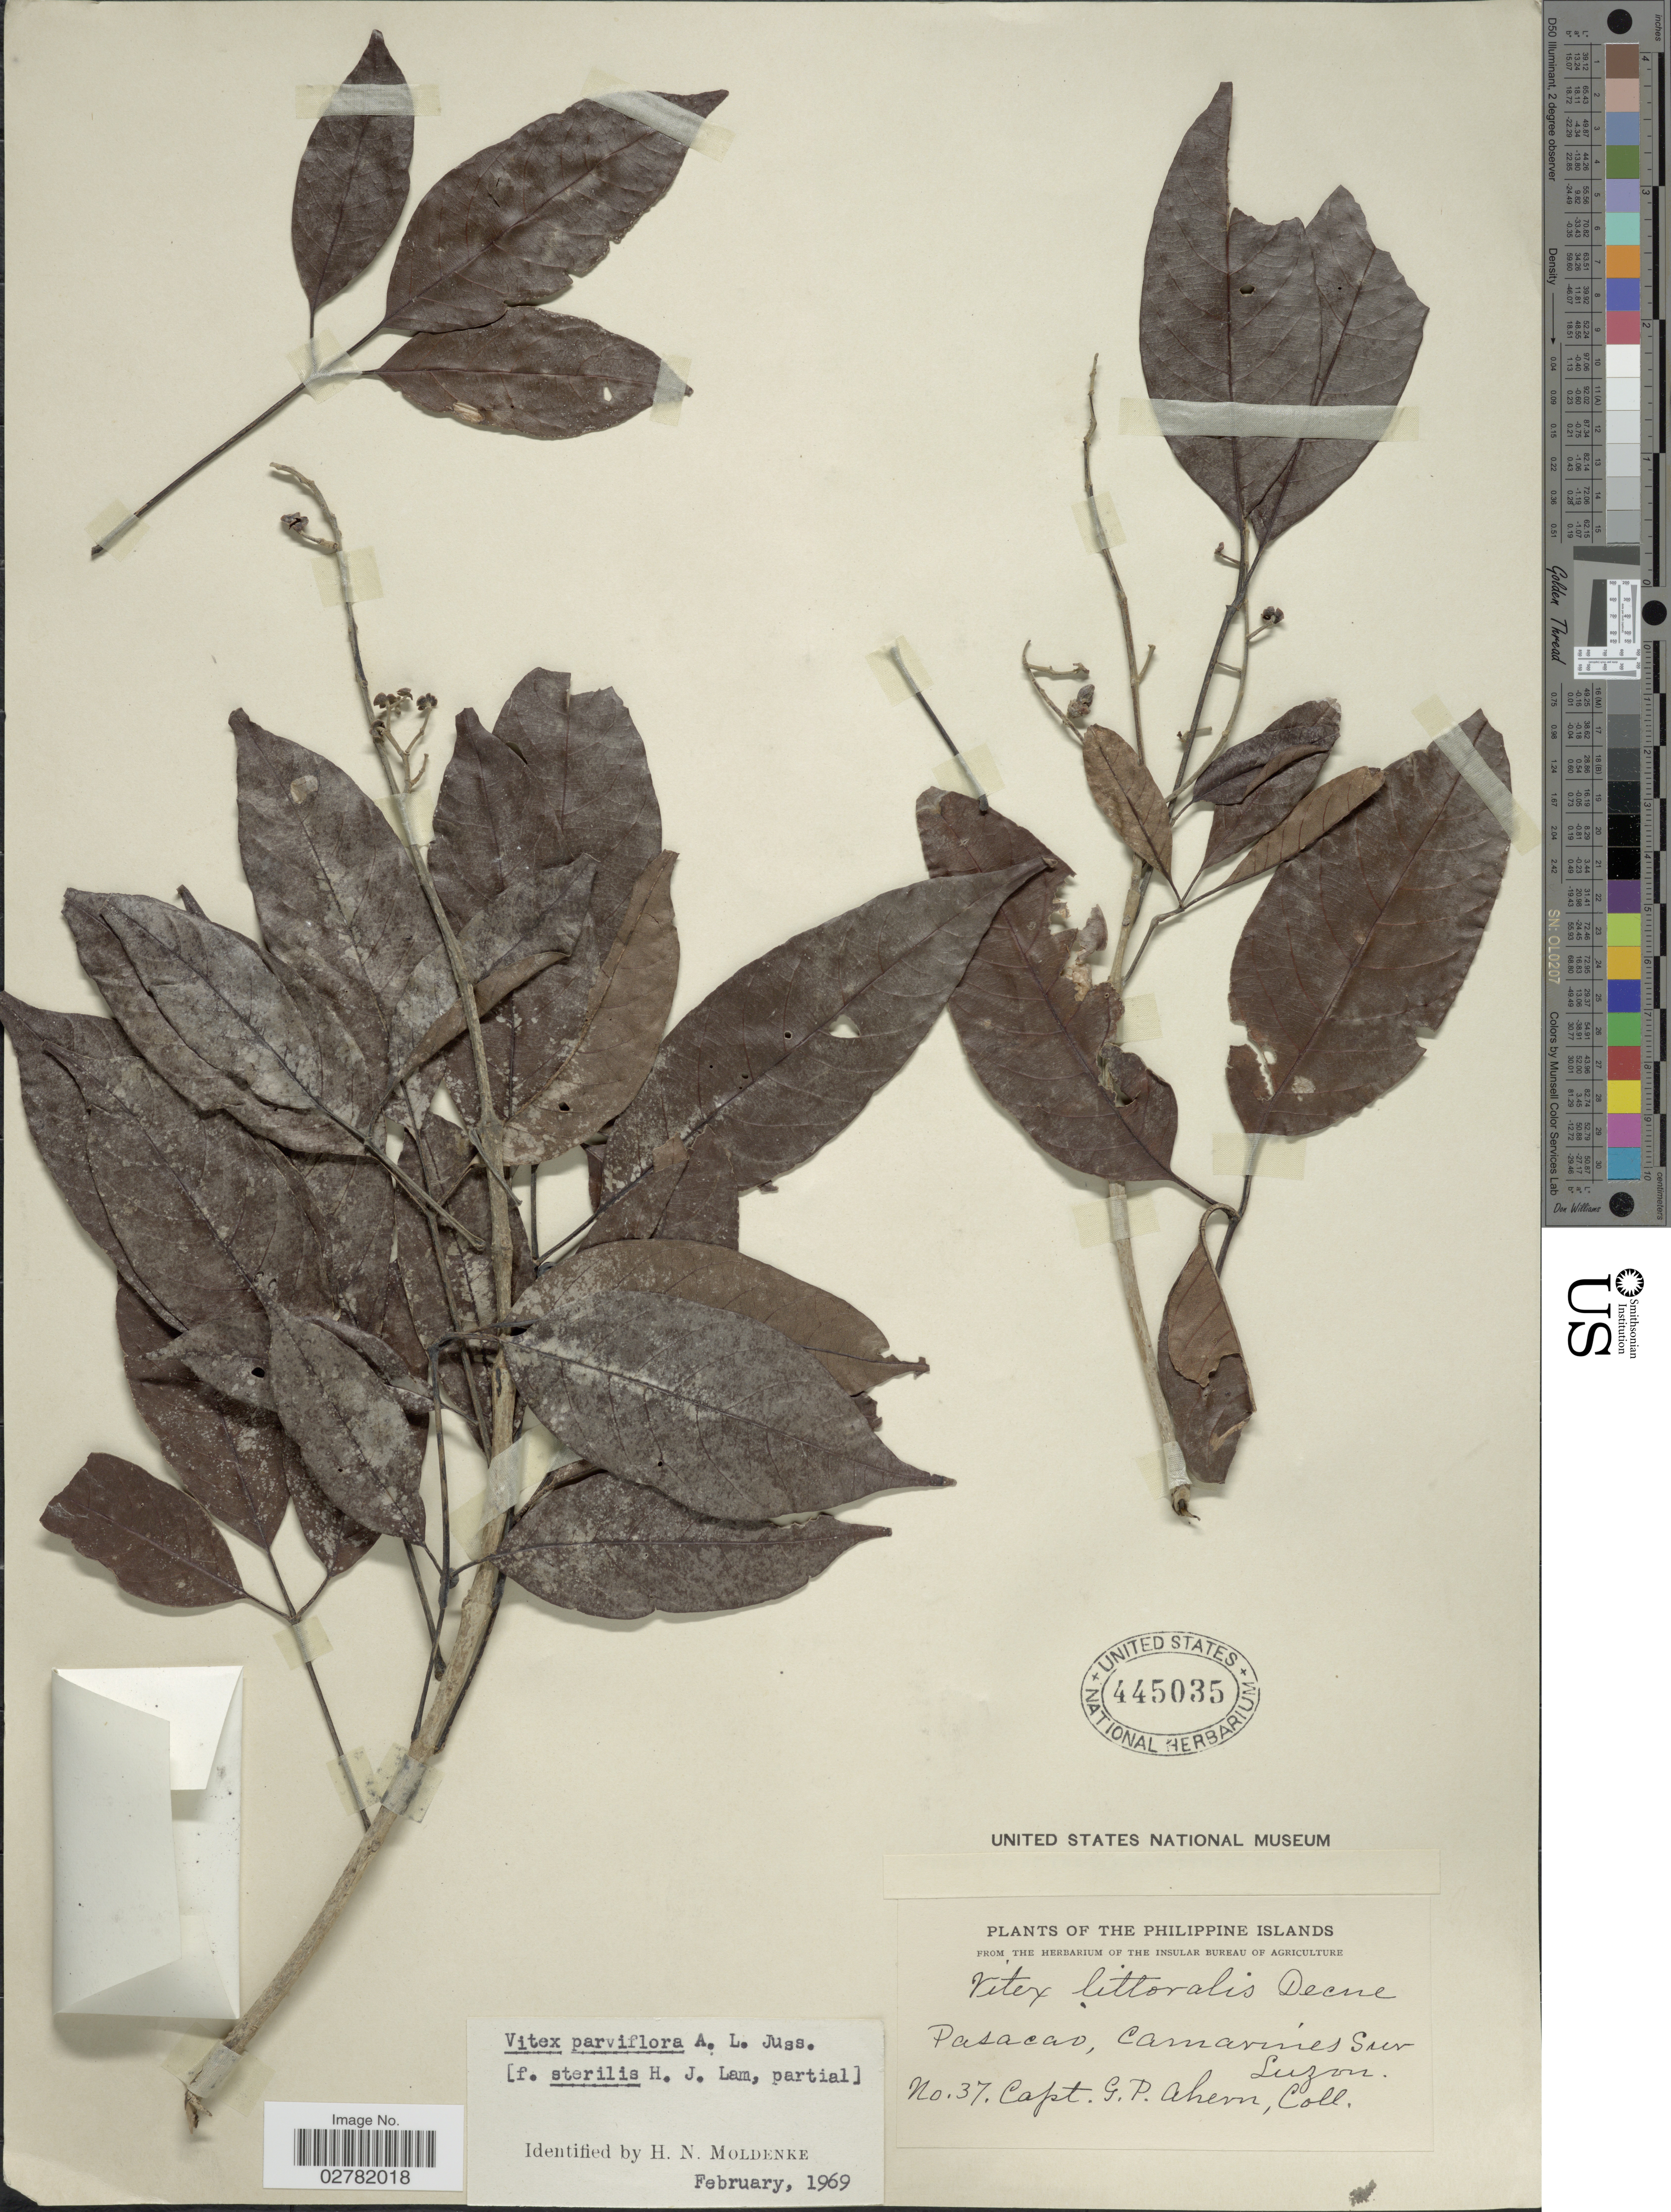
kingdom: Plantae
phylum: Tracheophyta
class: Magnoliopsida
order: Lamiales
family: Lamiaceae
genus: Vitex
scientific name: Vitex parviflora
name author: Juss.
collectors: G. Ahern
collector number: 37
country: Philippines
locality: Philippine Islands. Pasacao, Camarines Sur. Luzon.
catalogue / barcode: US 445035